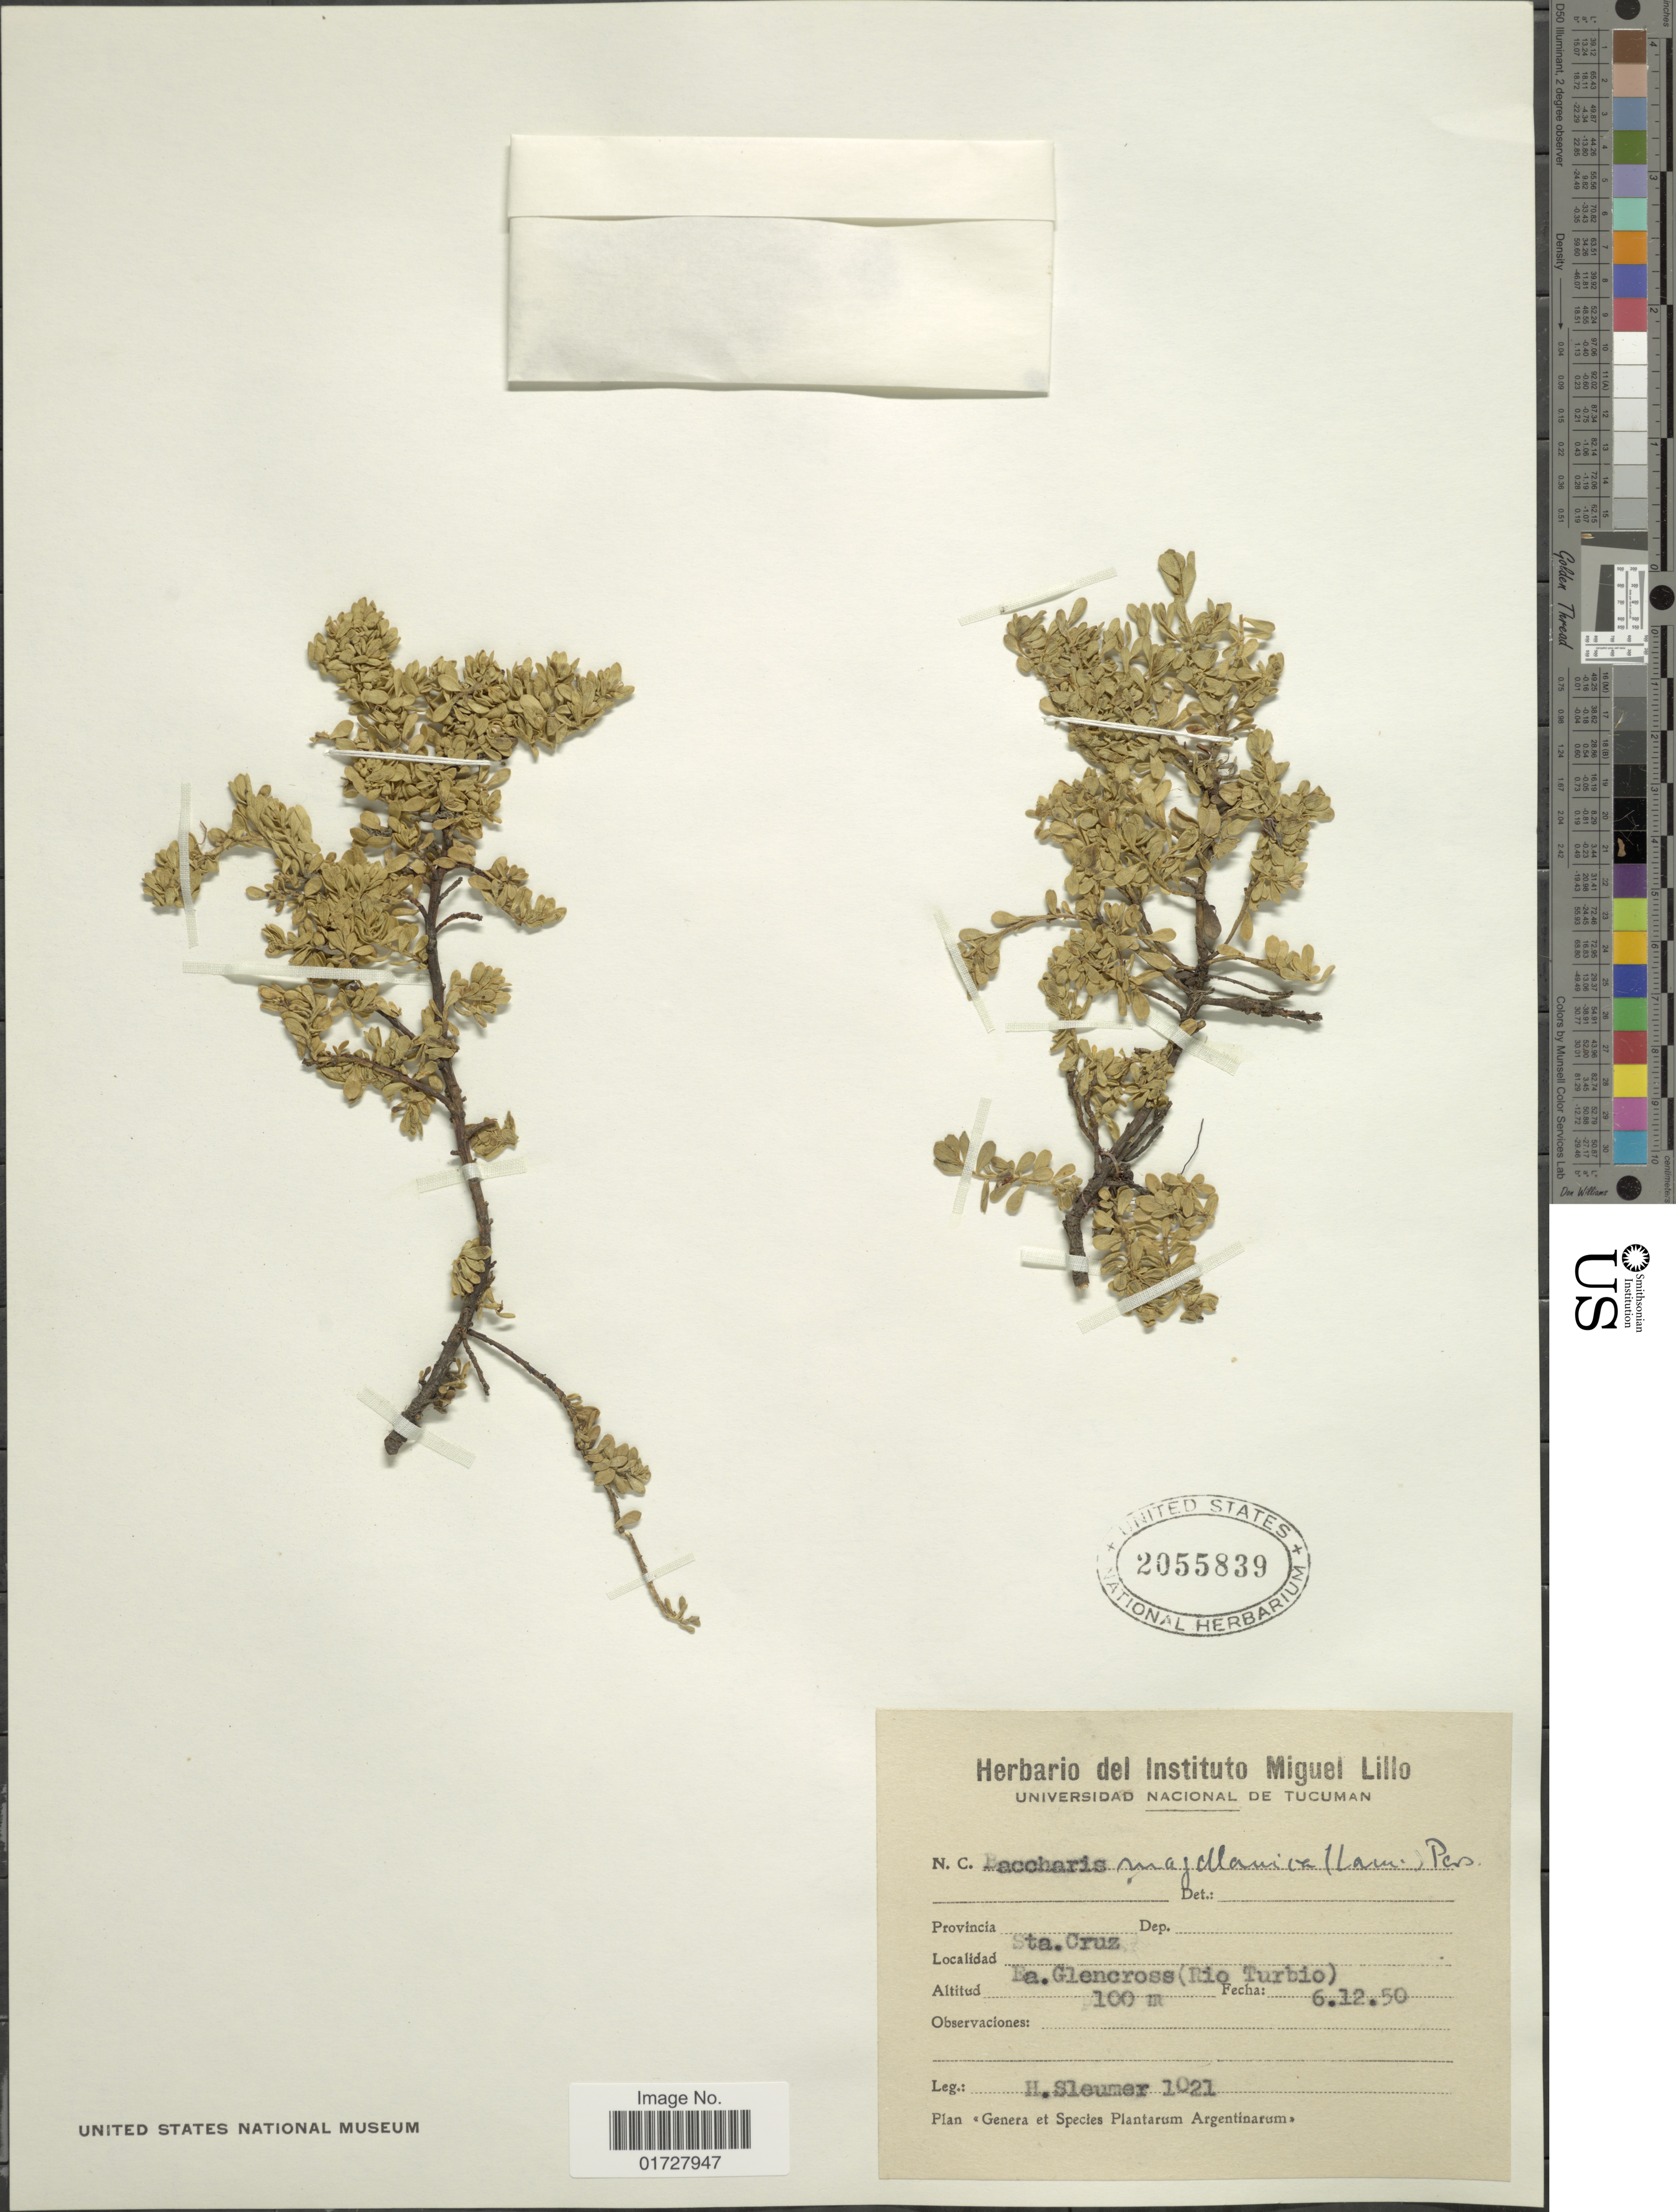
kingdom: Plantae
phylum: Tracheophyta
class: Magnoliopsida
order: Asterales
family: Asteraceae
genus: Baccharis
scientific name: Baccharis tricuneata var. magellanica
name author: (Lam.) Cuatrec.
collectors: H. O. Sleumer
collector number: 1021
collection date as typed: Transcribed d/m/y: 6/12/50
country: Argentina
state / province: Santa Cruz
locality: Ea. Glencross (Rio Turbio)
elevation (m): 100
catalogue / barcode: US 2055839